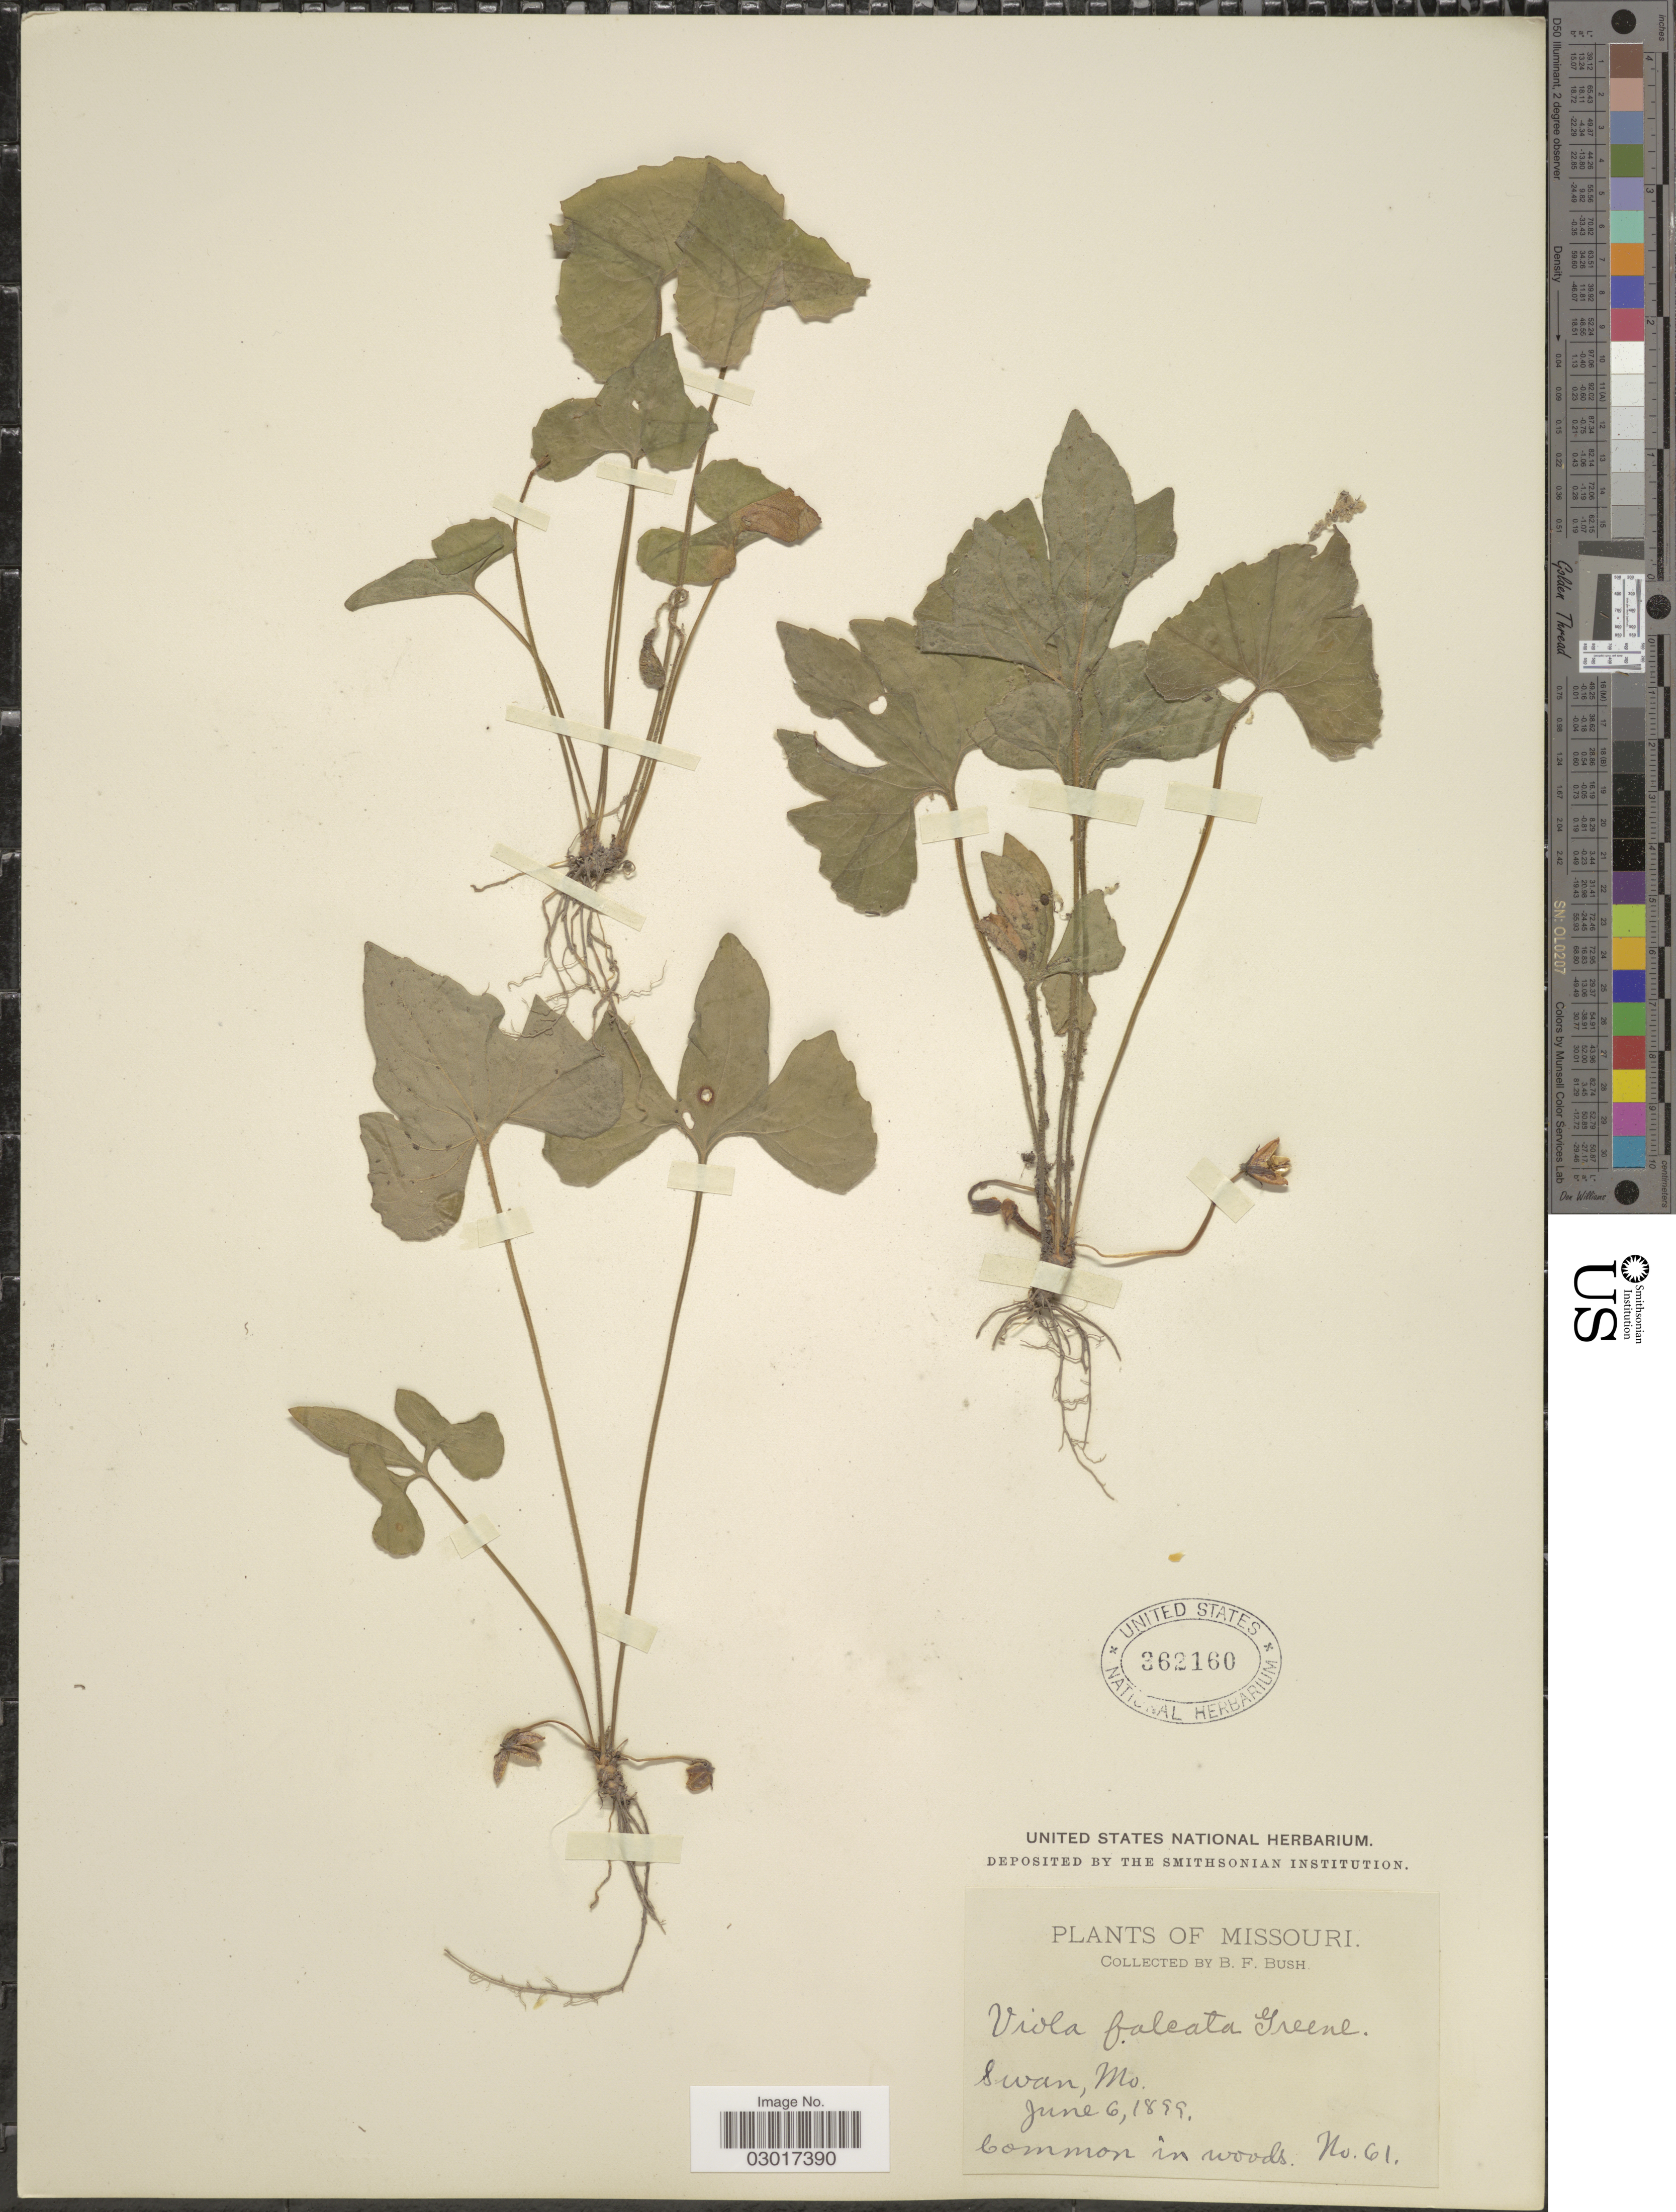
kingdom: Plantae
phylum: Tracheophyta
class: Magnoliopsida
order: Malpighiales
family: Violaceae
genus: Viola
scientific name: Viola triloba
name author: Schwein.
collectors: B. F. Bush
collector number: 61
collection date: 1899-06-06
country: United States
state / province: Missouri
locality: Swan.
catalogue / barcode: US 362160